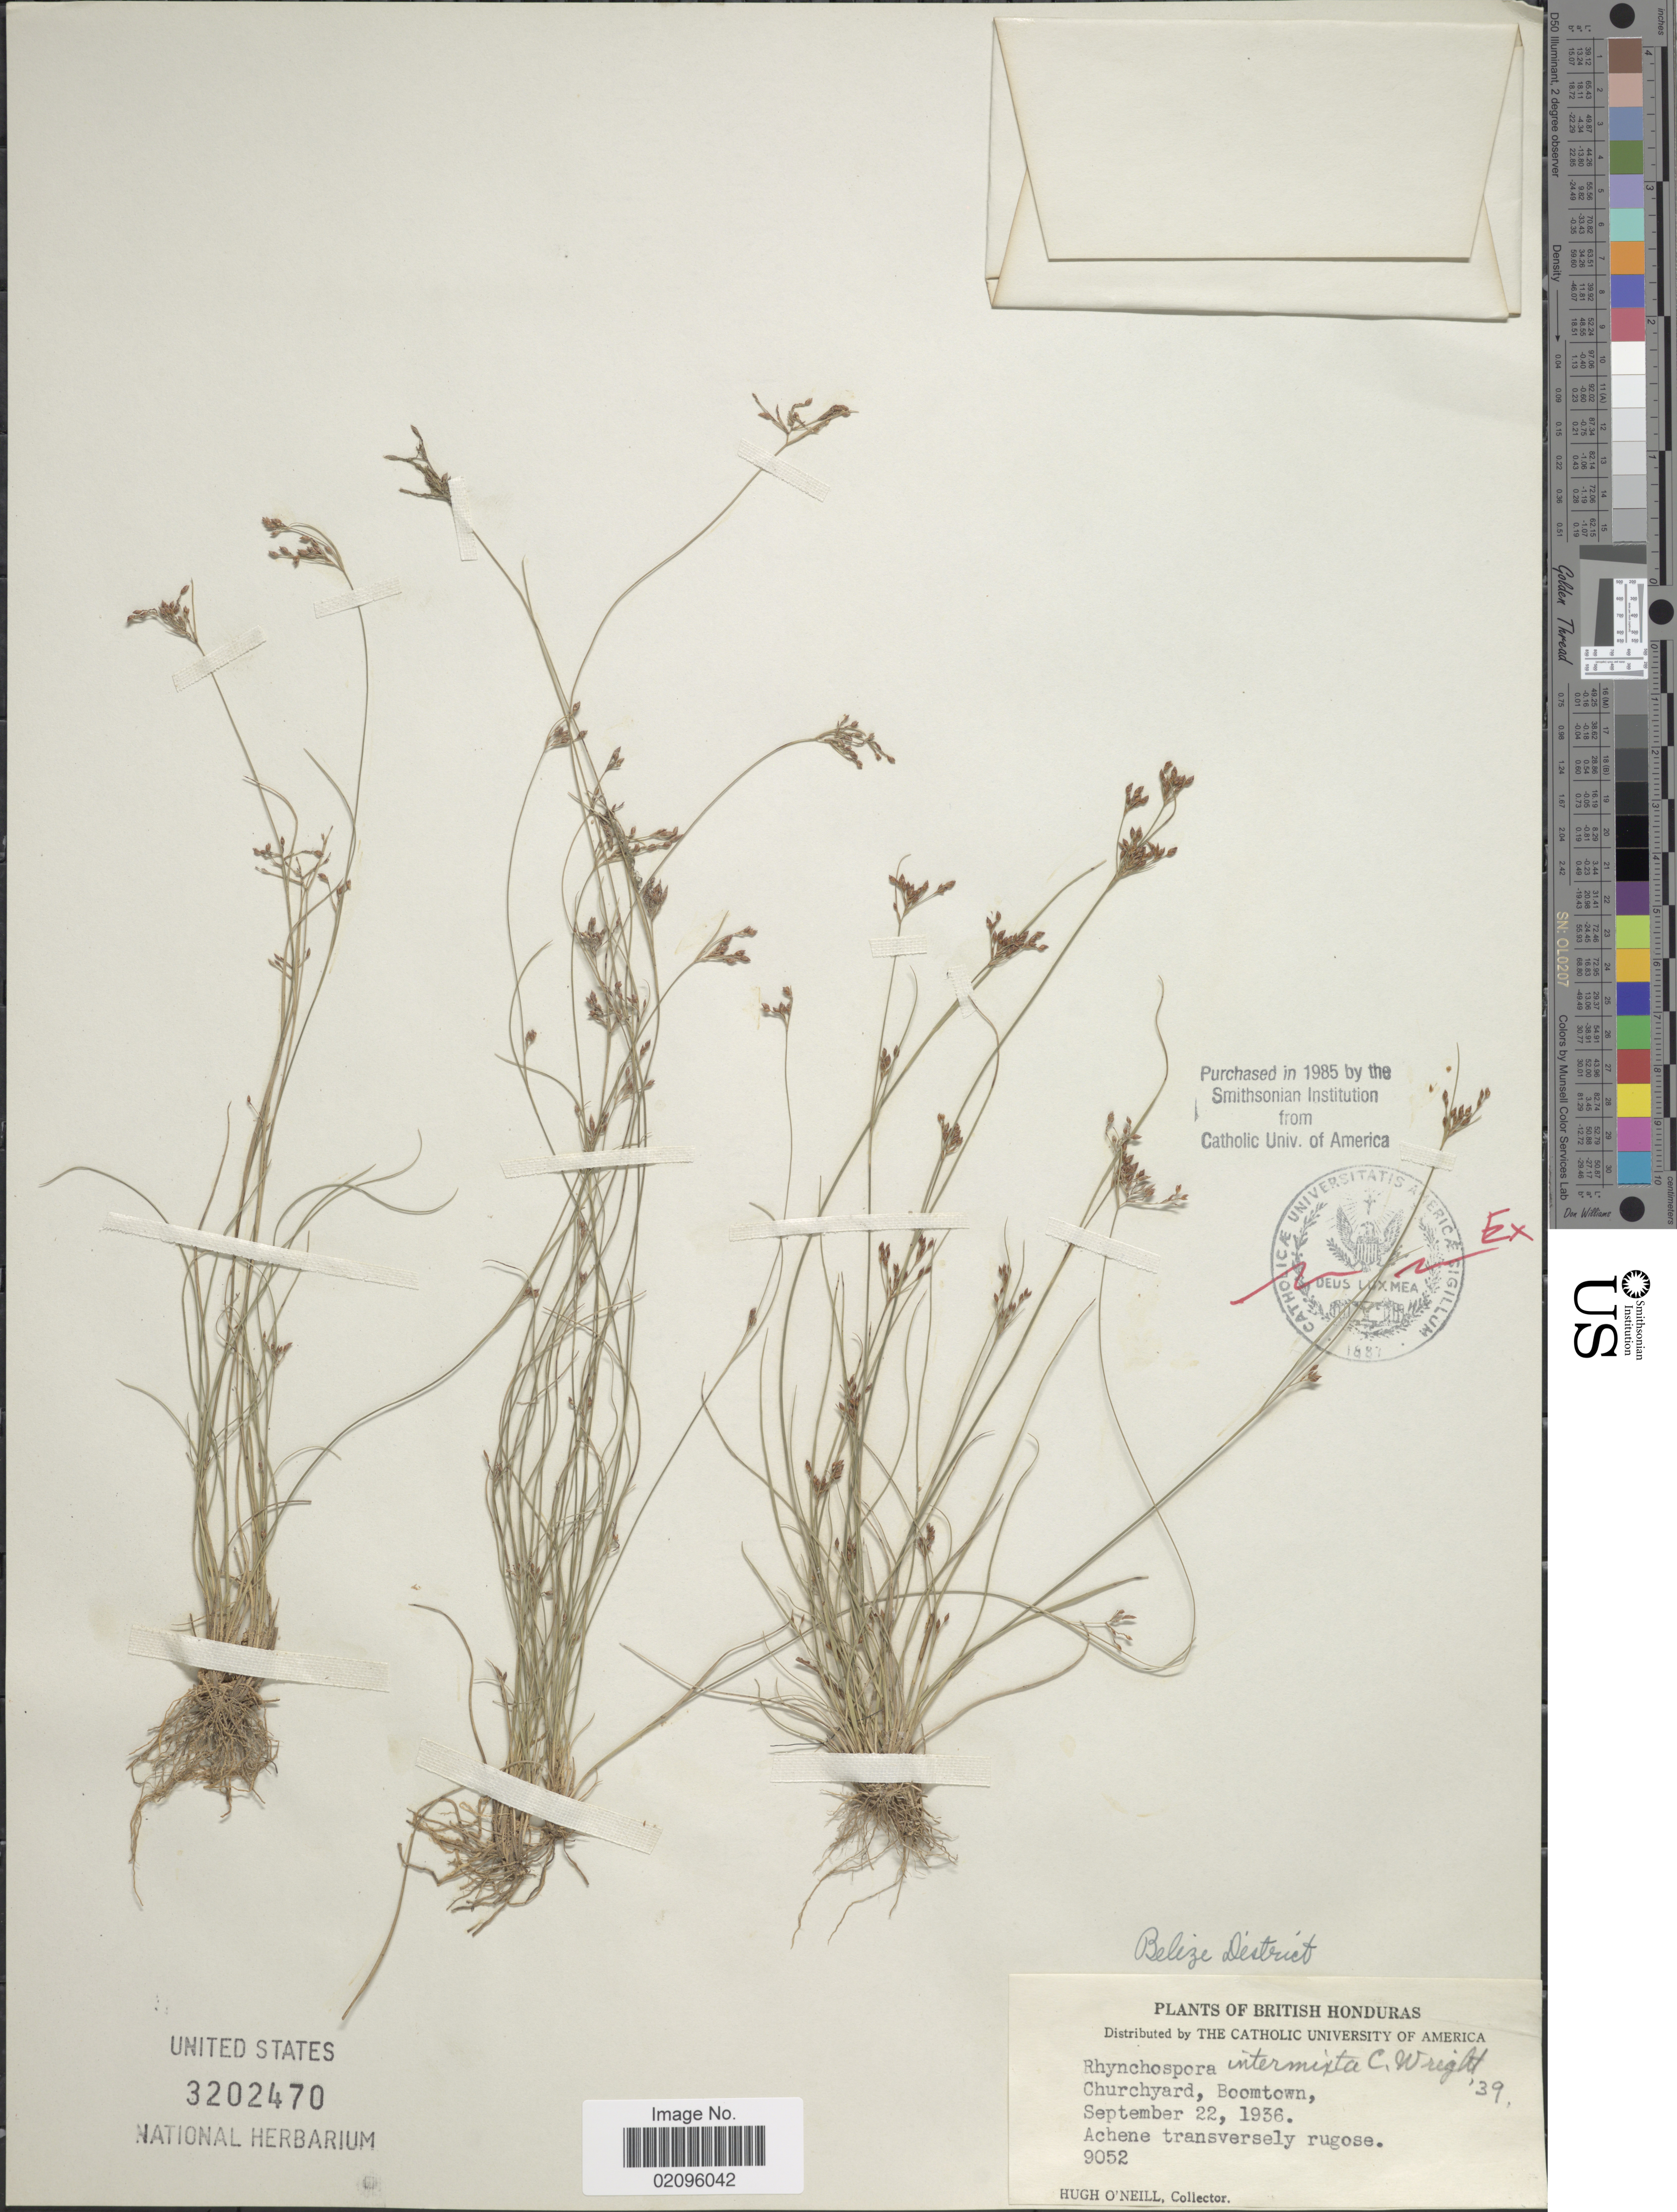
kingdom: Plantae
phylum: Tracheophyta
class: Liliopsida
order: Poales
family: Cyperaceae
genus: Rhynchospora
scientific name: Rhynchospora intermixta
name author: C. Wright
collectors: H. O'Neill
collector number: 9052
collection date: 1936-09-22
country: Belize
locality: British Honduras, Churchyard, Boomtown.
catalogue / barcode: US 3202470